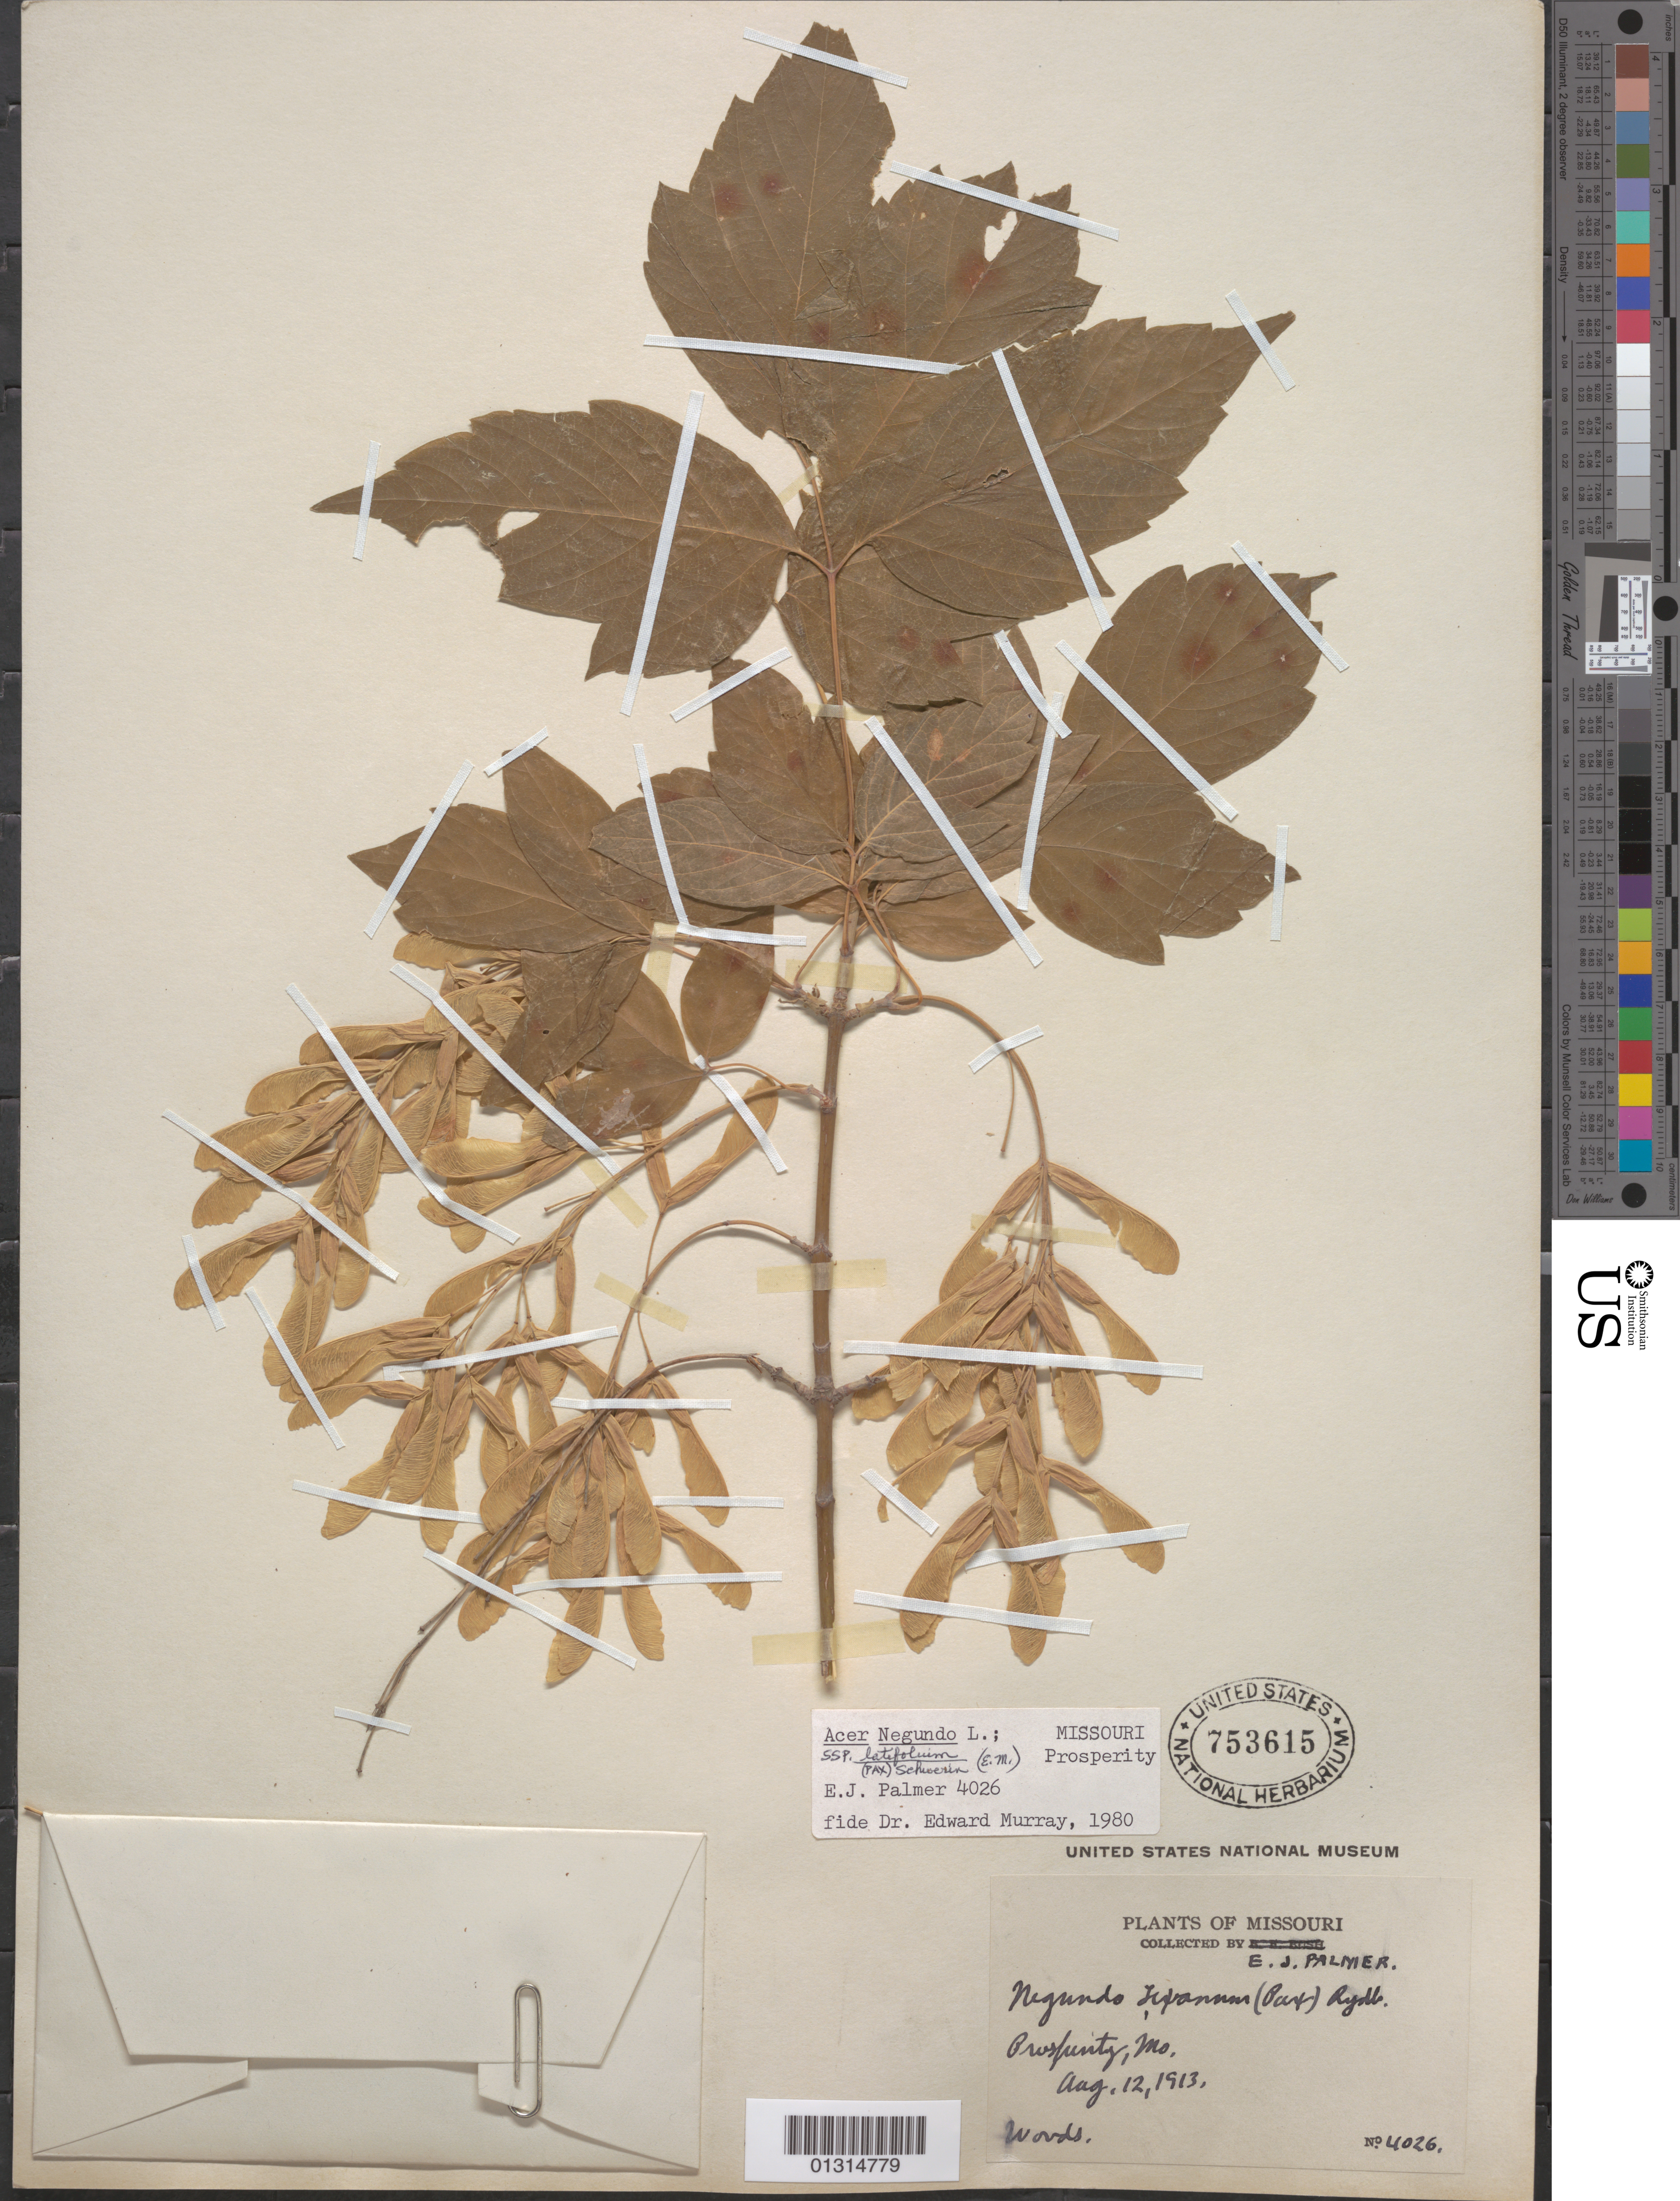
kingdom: Plantae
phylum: Tracheophyta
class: Magnoliopsida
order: Sapindales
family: Sapindaceae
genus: Acer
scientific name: Acer negundo subsp. latifolium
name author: (Pax) Schwer.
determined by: Murray, Edward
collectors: E. J. Palmer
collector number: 4026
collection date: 1913-08-12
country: United States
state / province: Missouri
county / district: Jasper County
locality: Prosperity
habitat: Woods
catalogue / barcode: US 753615